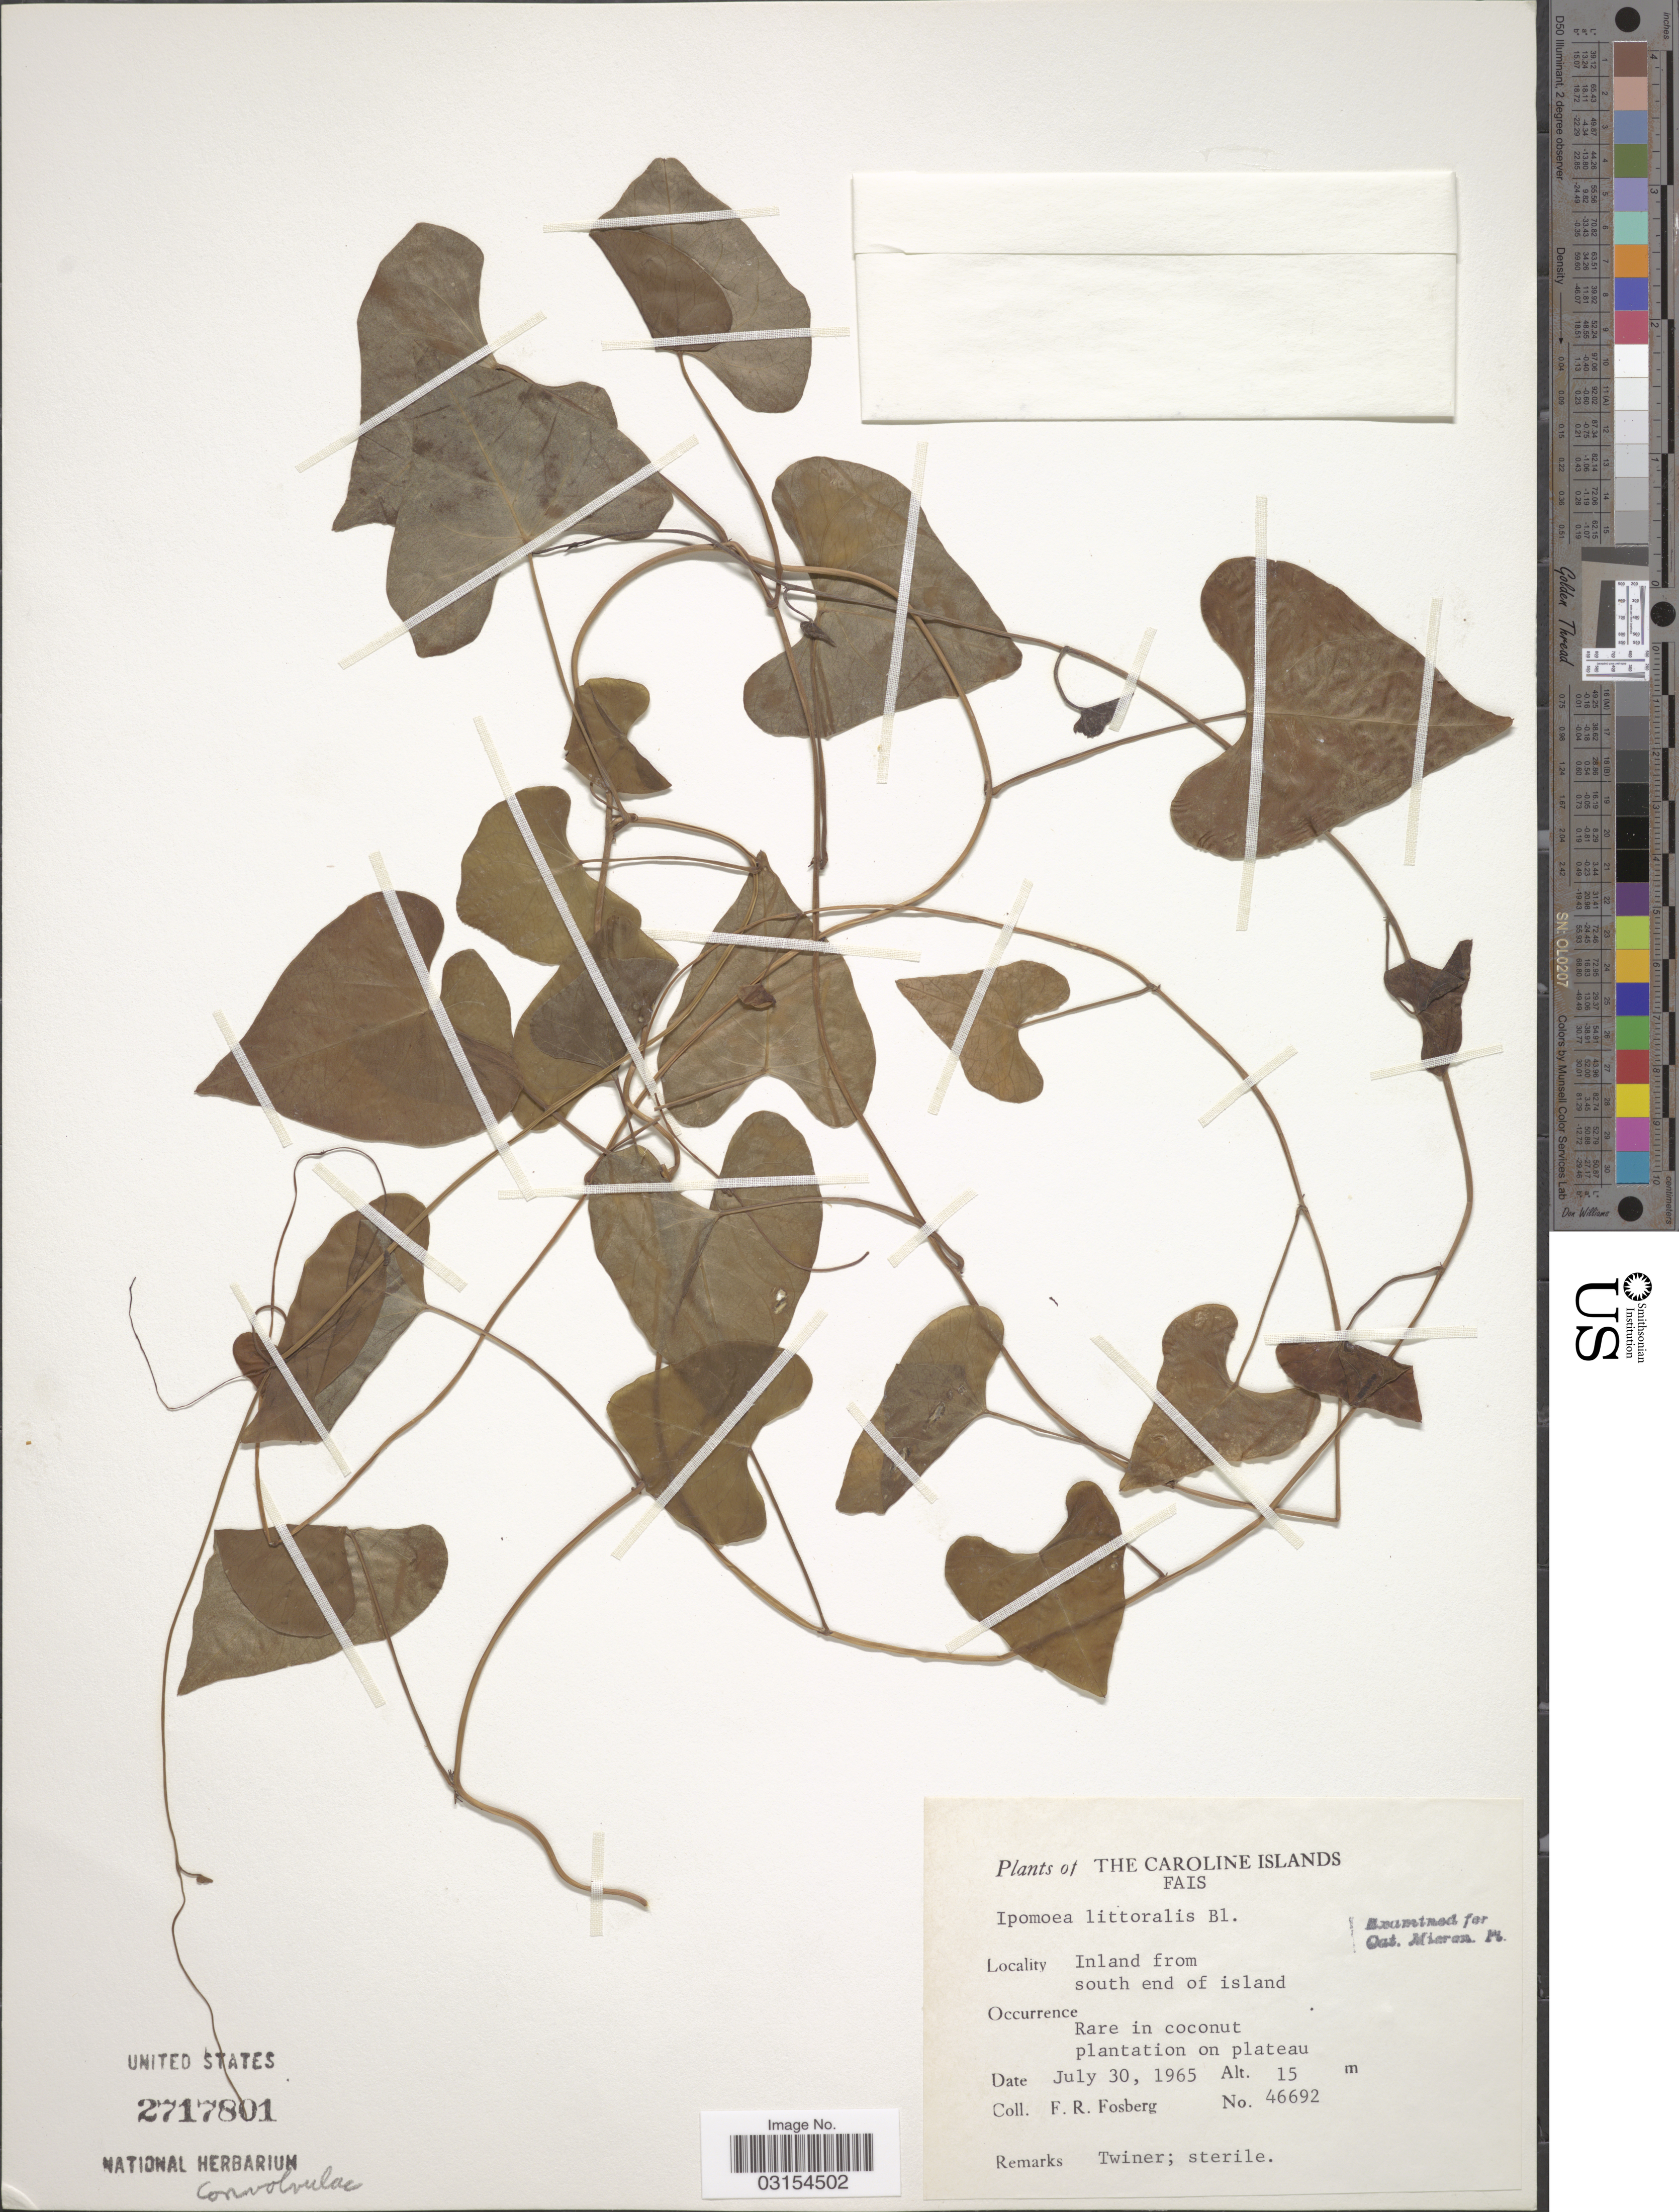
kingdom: Plantae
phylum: Tracheophyta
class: Magnoliopsida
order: Solanales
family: Convolvulaceae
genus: Ipomoea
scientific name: Ipomoea littoralis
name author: Blume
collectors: F. R. Fosberg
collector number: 46692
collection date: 1965-07-30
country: Micronesia, Federated States of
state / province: Yap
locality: Caroline Islands. Fais. Inland from south end of island.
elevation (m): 15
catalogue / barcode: US 2717801